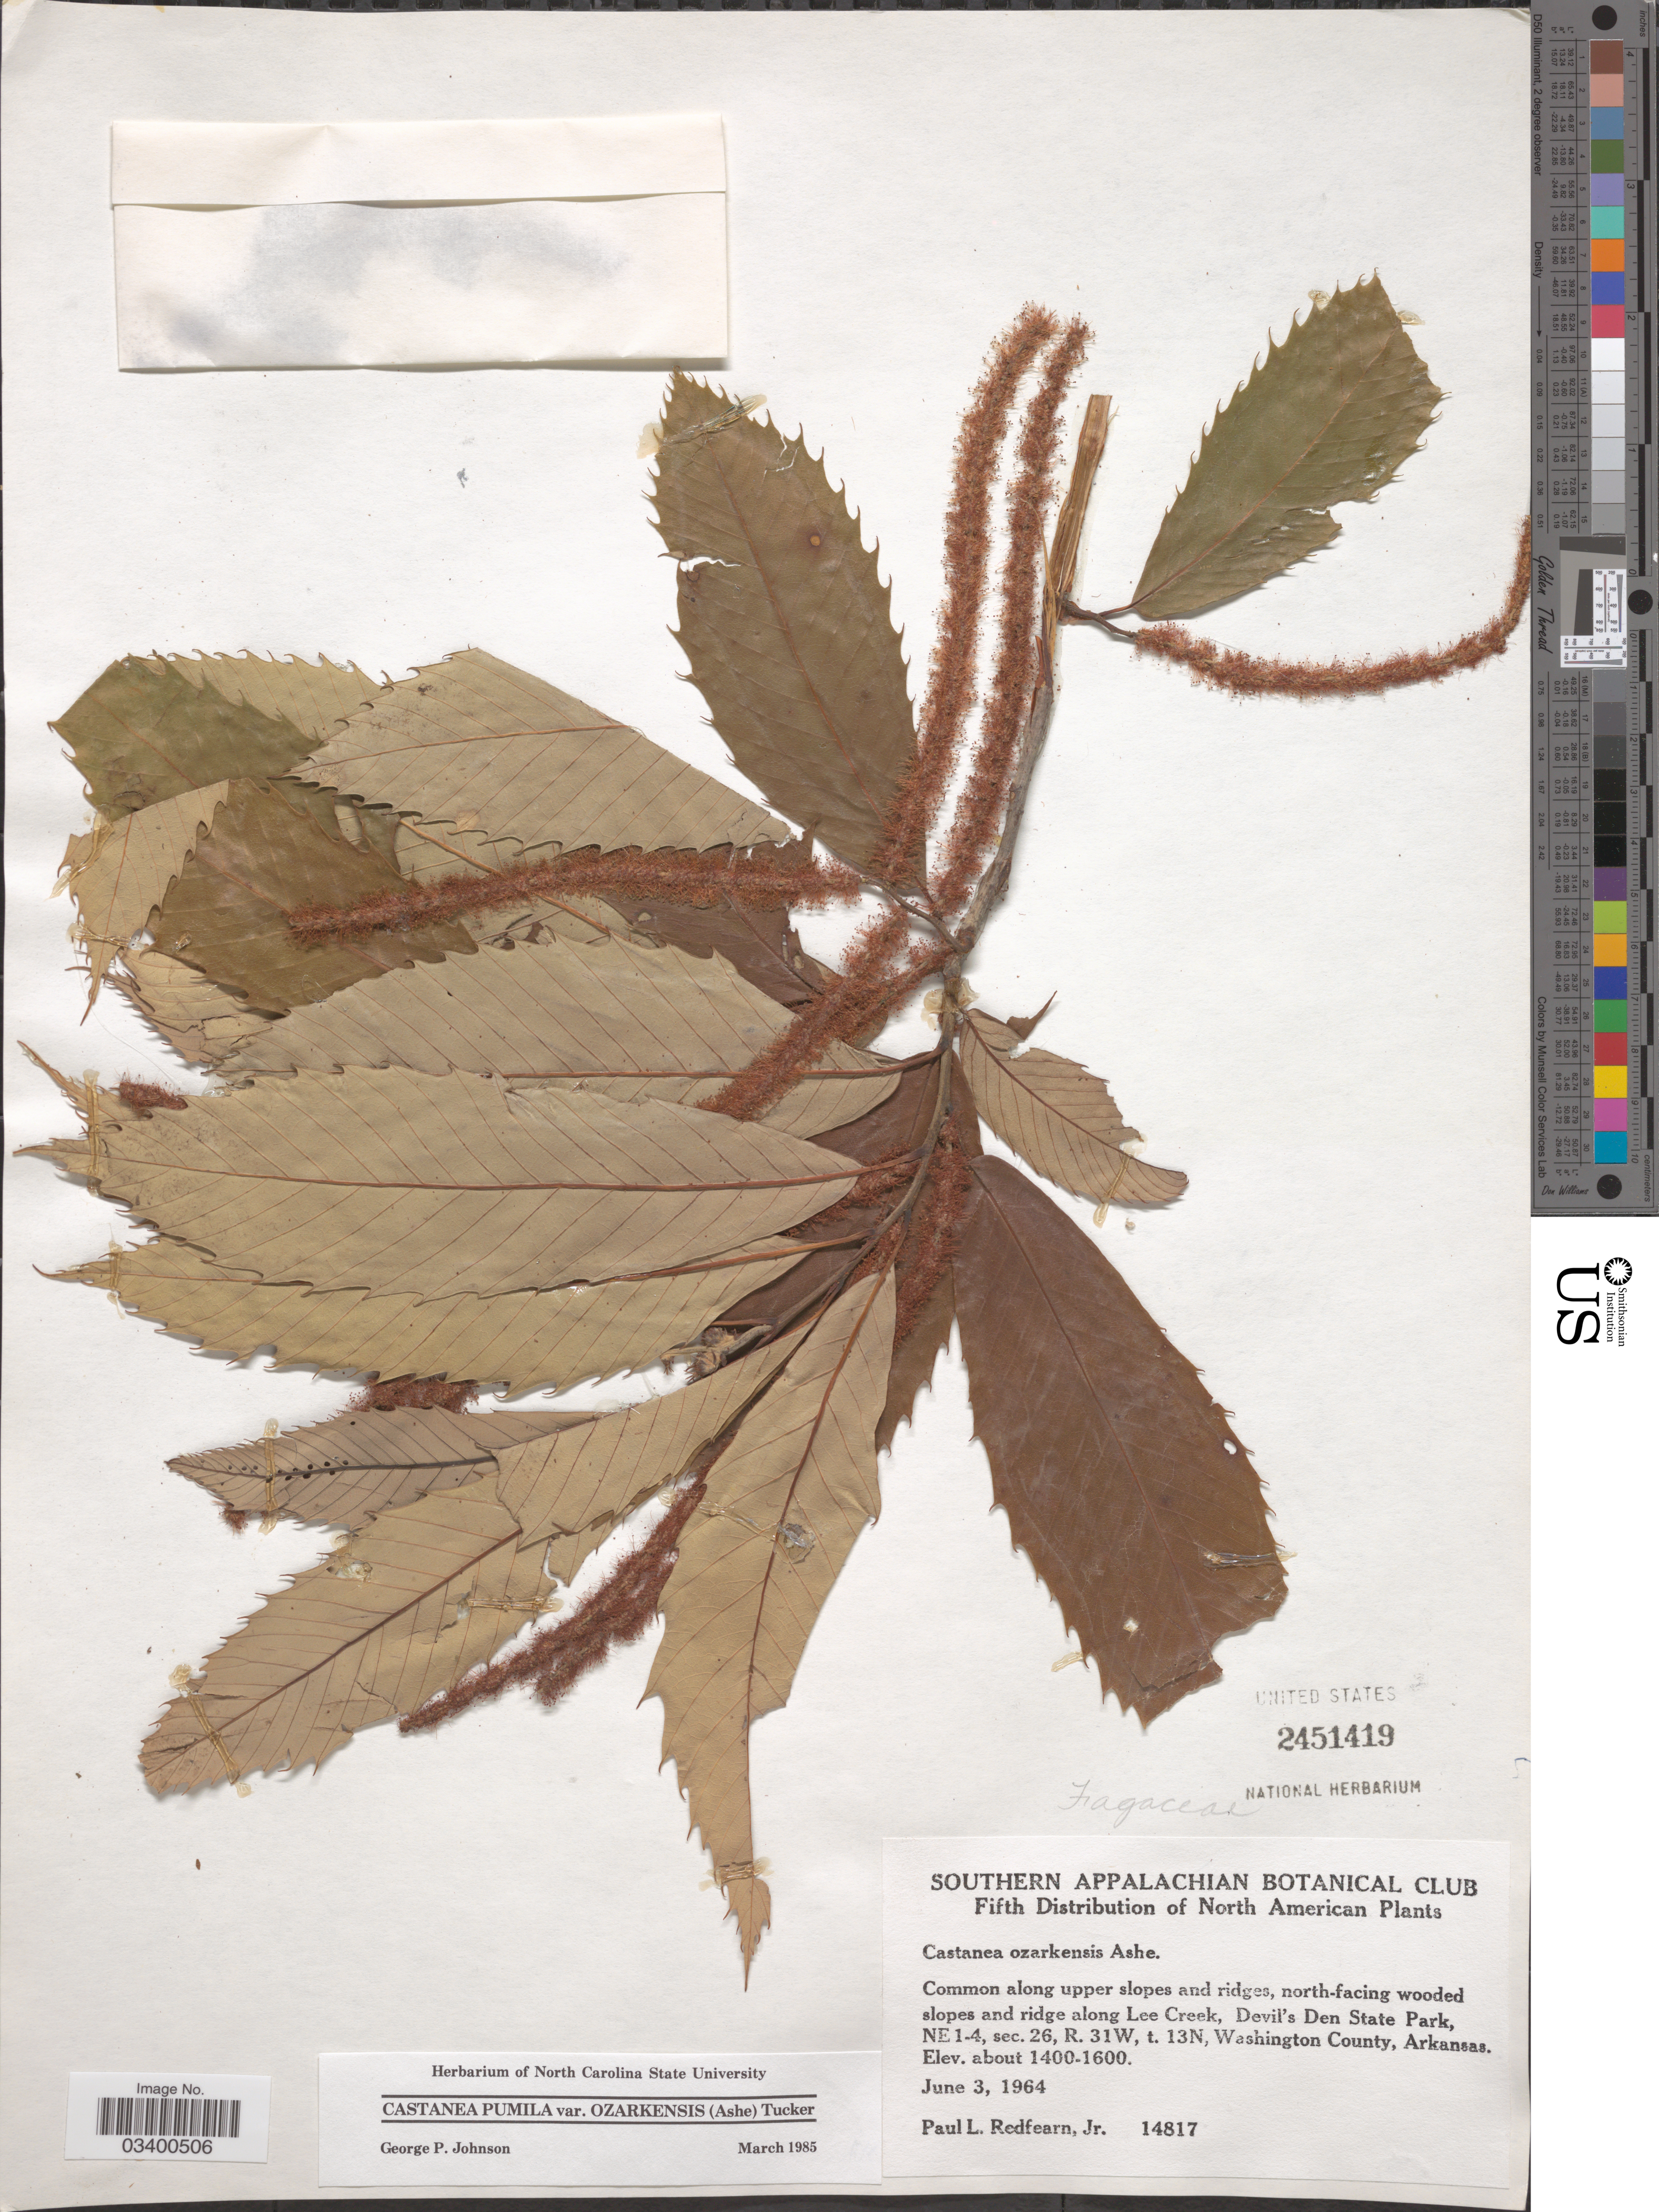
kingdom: Plantae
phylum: Tracheophyta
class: Magnoliopsida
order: Fagales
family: Fagaceae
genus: Castanea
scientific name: Castanea pumila var. ozarkensis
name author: (Ashe) Tucker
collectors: P. Redfearn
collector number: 14817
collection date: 1964-06-03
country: United States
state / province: Arkansas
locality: North American. North-facing wooded slopes and ridge along Lee Creek, Devil's Den State Park, NE 1-4, sec. 26, R. 31W, t. 13N, Washington County.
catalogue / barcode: US 2451419